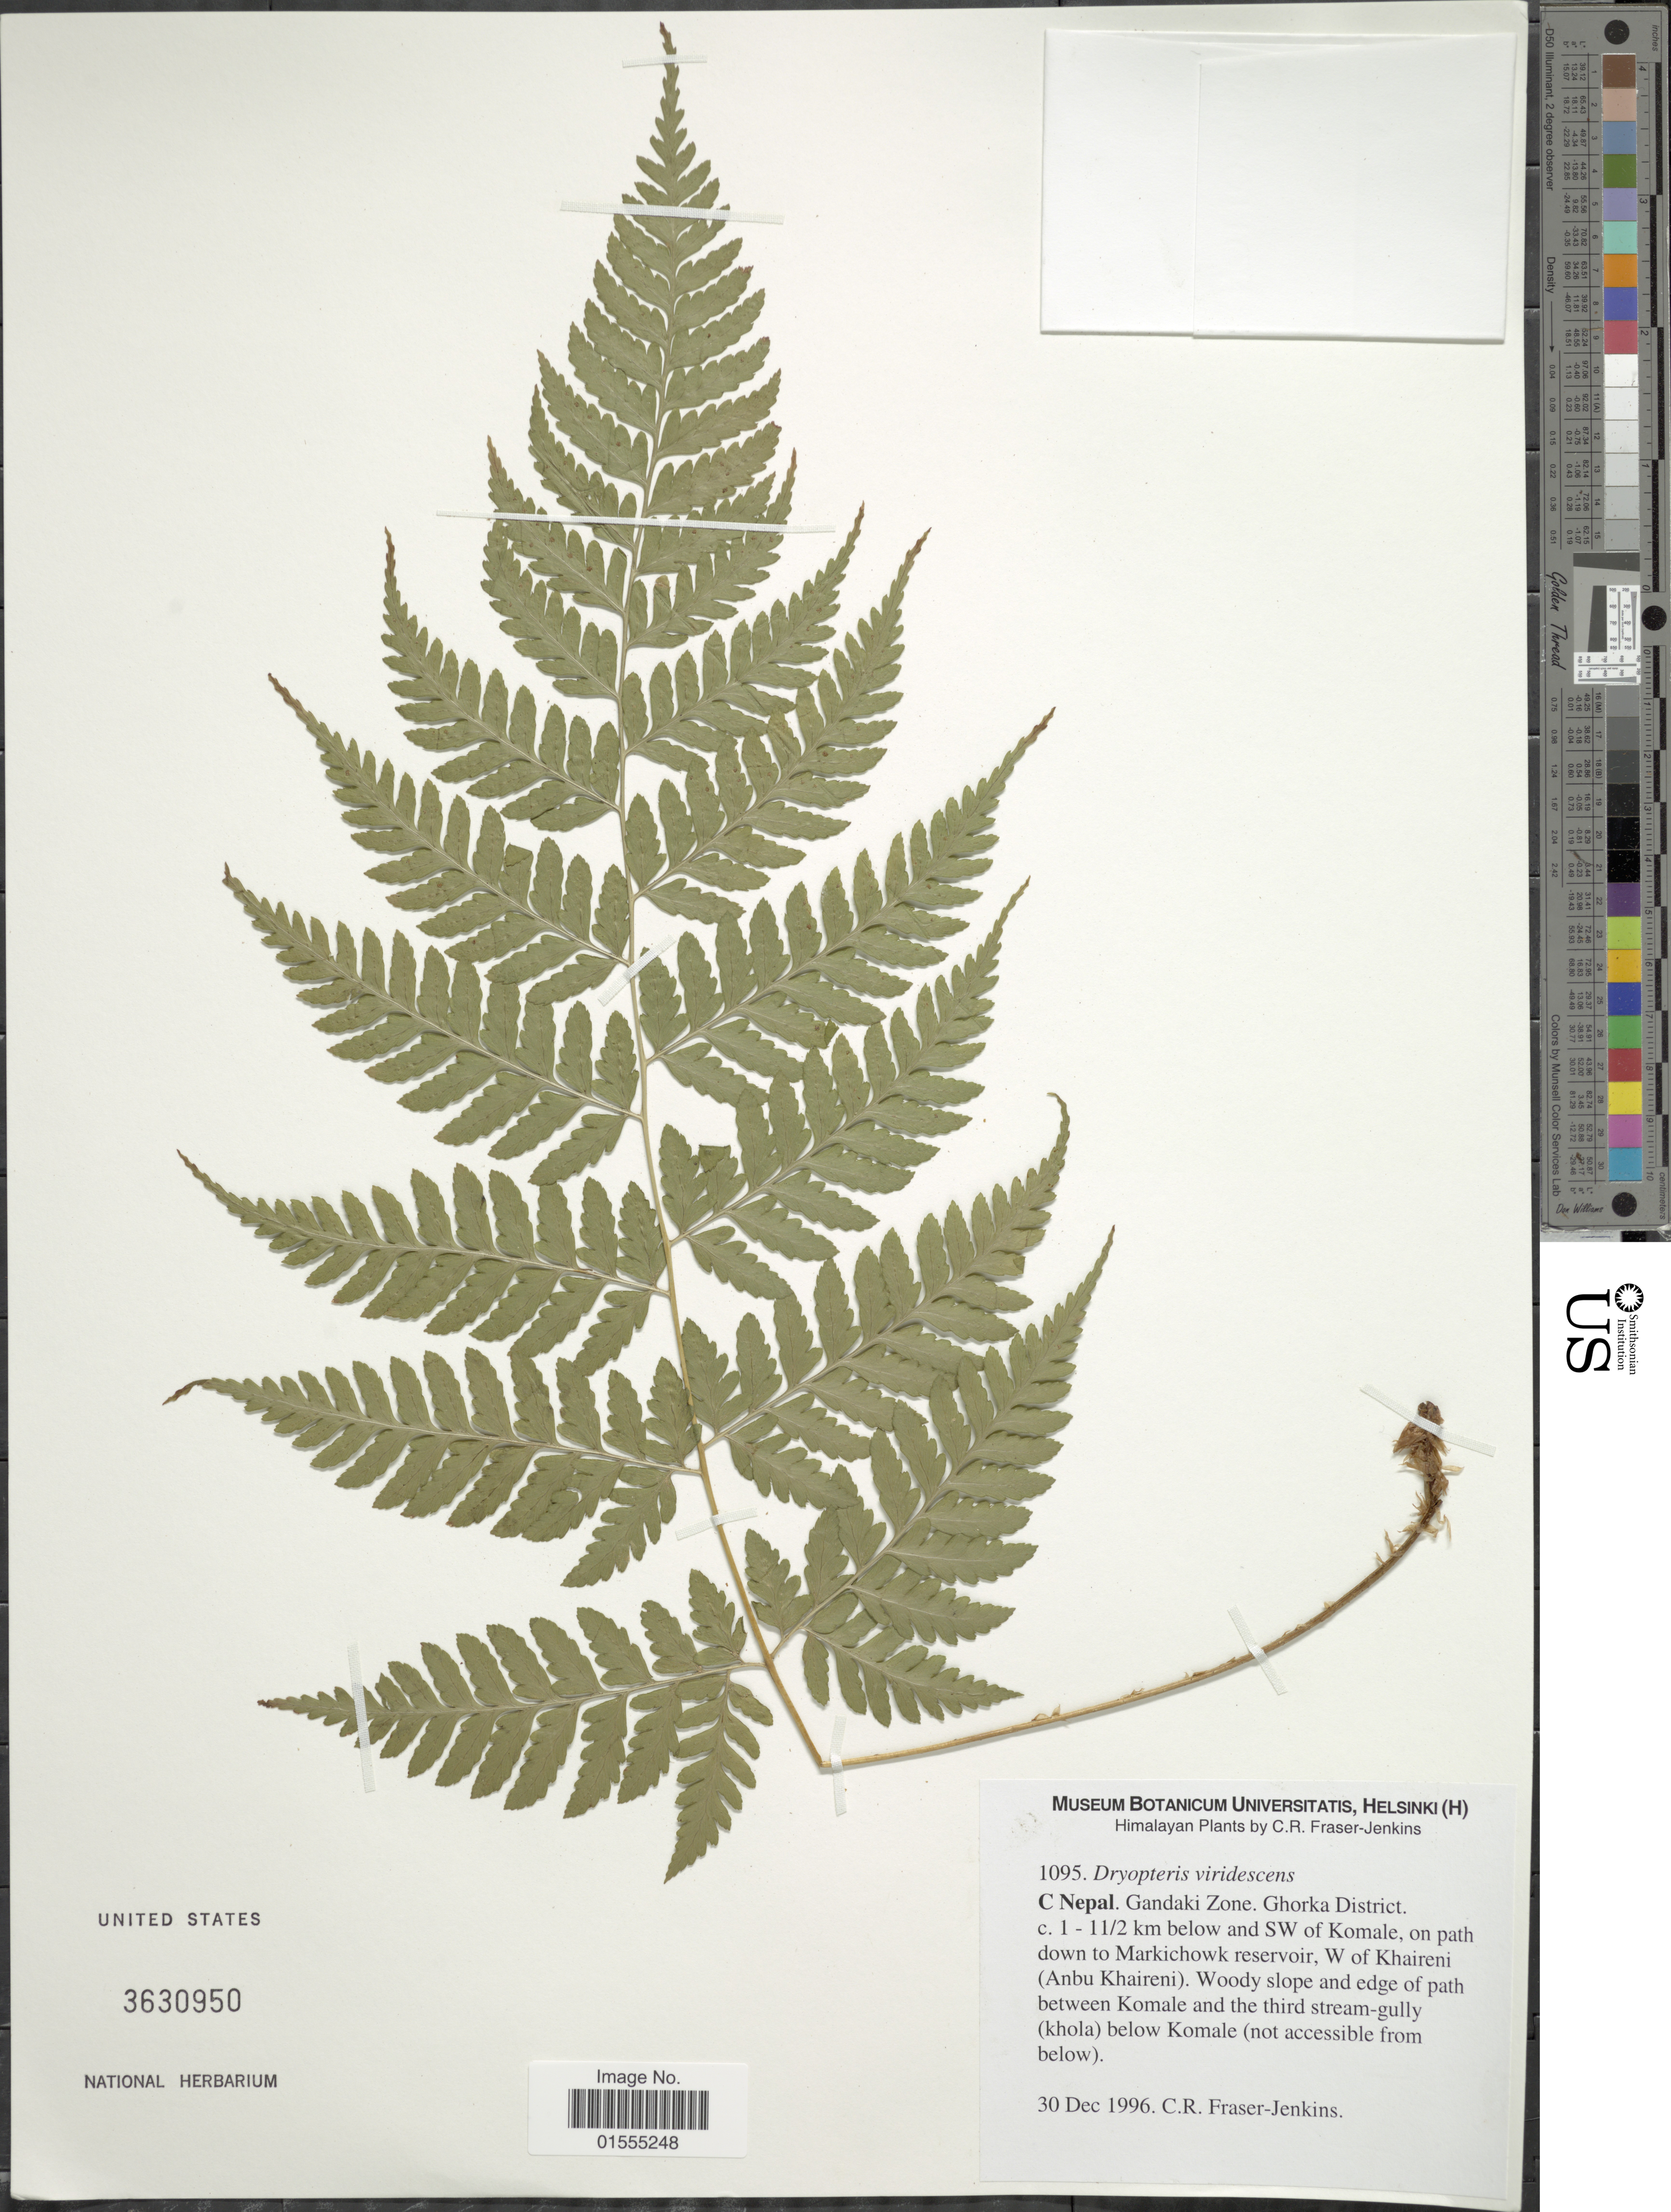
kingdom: Plantae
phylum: Tracheophyta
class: Polypodiopsida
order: Polypodiales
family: Dryopteridaceae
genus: Dryopteris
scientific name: Dryopteris viridescens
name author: (Baker) Kuntze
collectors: C. R. Fraser-Jenkins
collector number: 1095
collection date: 1996-12-30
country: Nepal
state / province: Gandaki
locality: C Nepal. Gandaki Zone. Ghorka District. c. 1 - 11/2 km below and SW of Komale, on path down to Markichowk reservoir, W of Khaireni (Anbu Khaireni). Woody slope and edge of path between Komale and the third stream-gully (khola) below Komale (not accesible from below)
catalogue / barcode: US 3630950